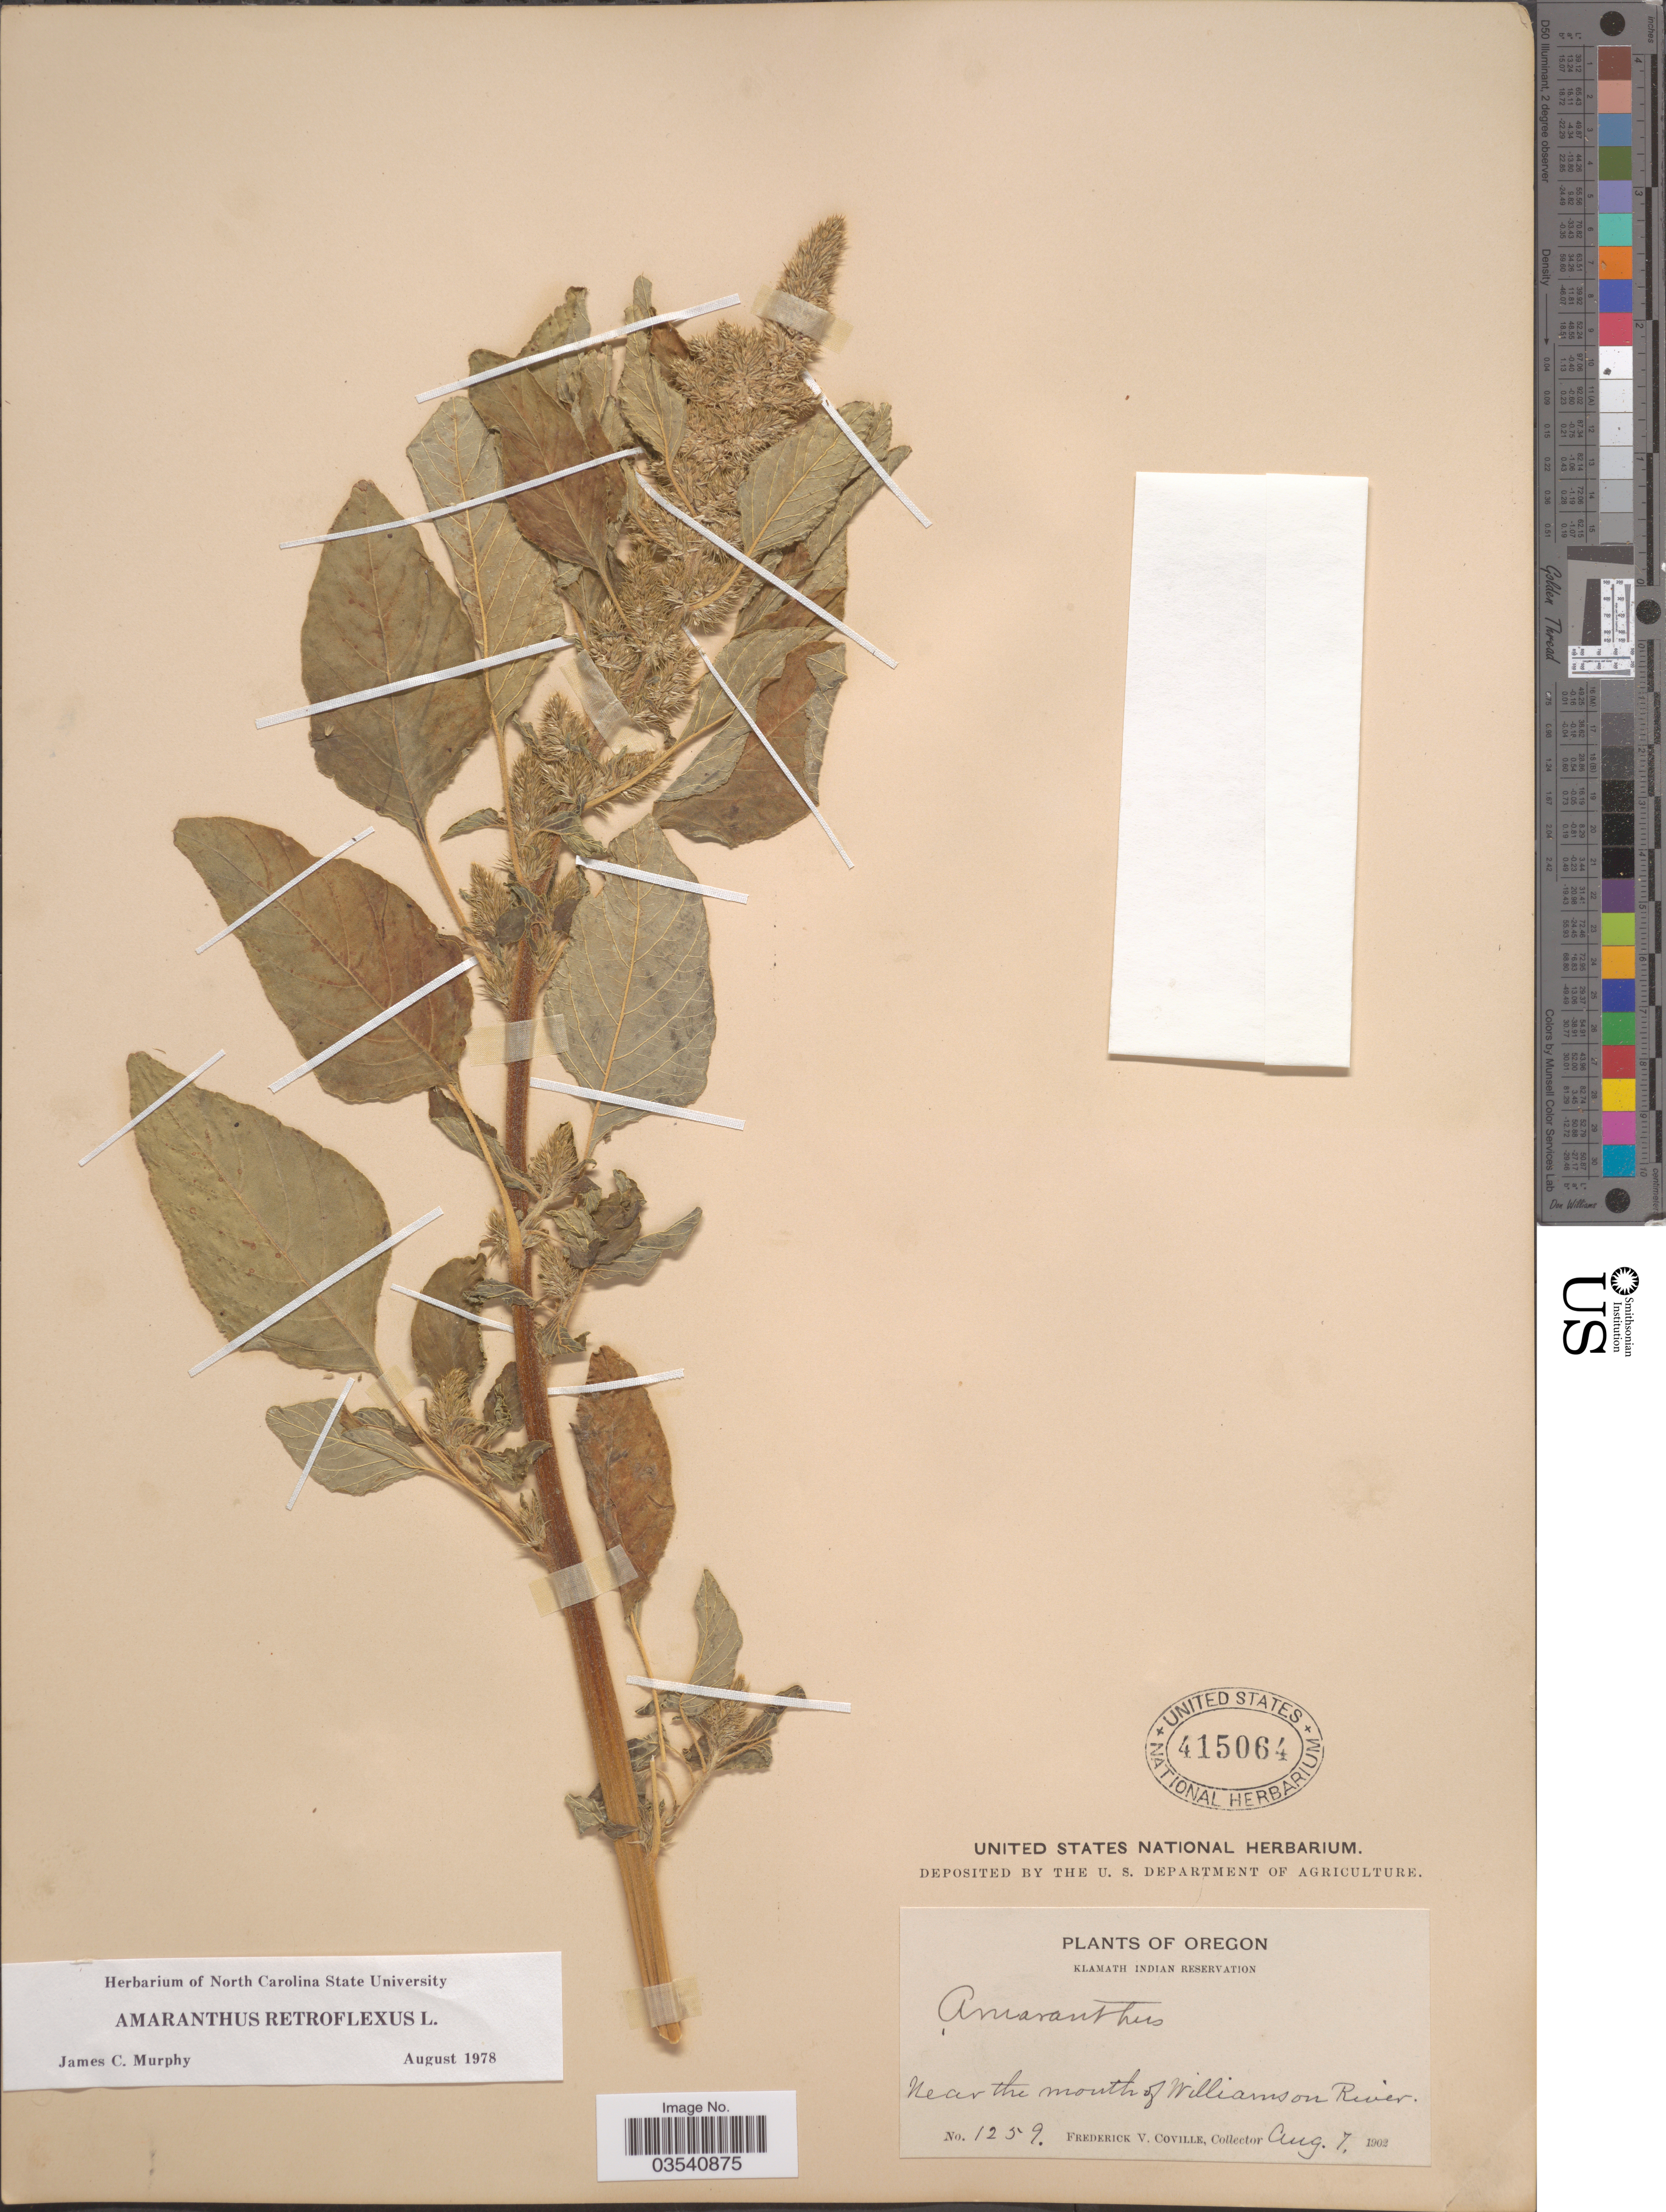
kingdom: Plantae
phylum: Tracheophyta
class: Magnoliopsida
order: Caryophyllales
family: Amaranthaceae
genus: Amaranthus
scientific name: Amaranthus retroflexus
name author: L.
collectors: F. V. Coville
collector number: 1259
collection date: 1902-08-07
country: United States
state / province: Oregon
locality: Klamath Indian Reservation. Near the mouth of Williams on River.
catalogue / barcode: US 415064